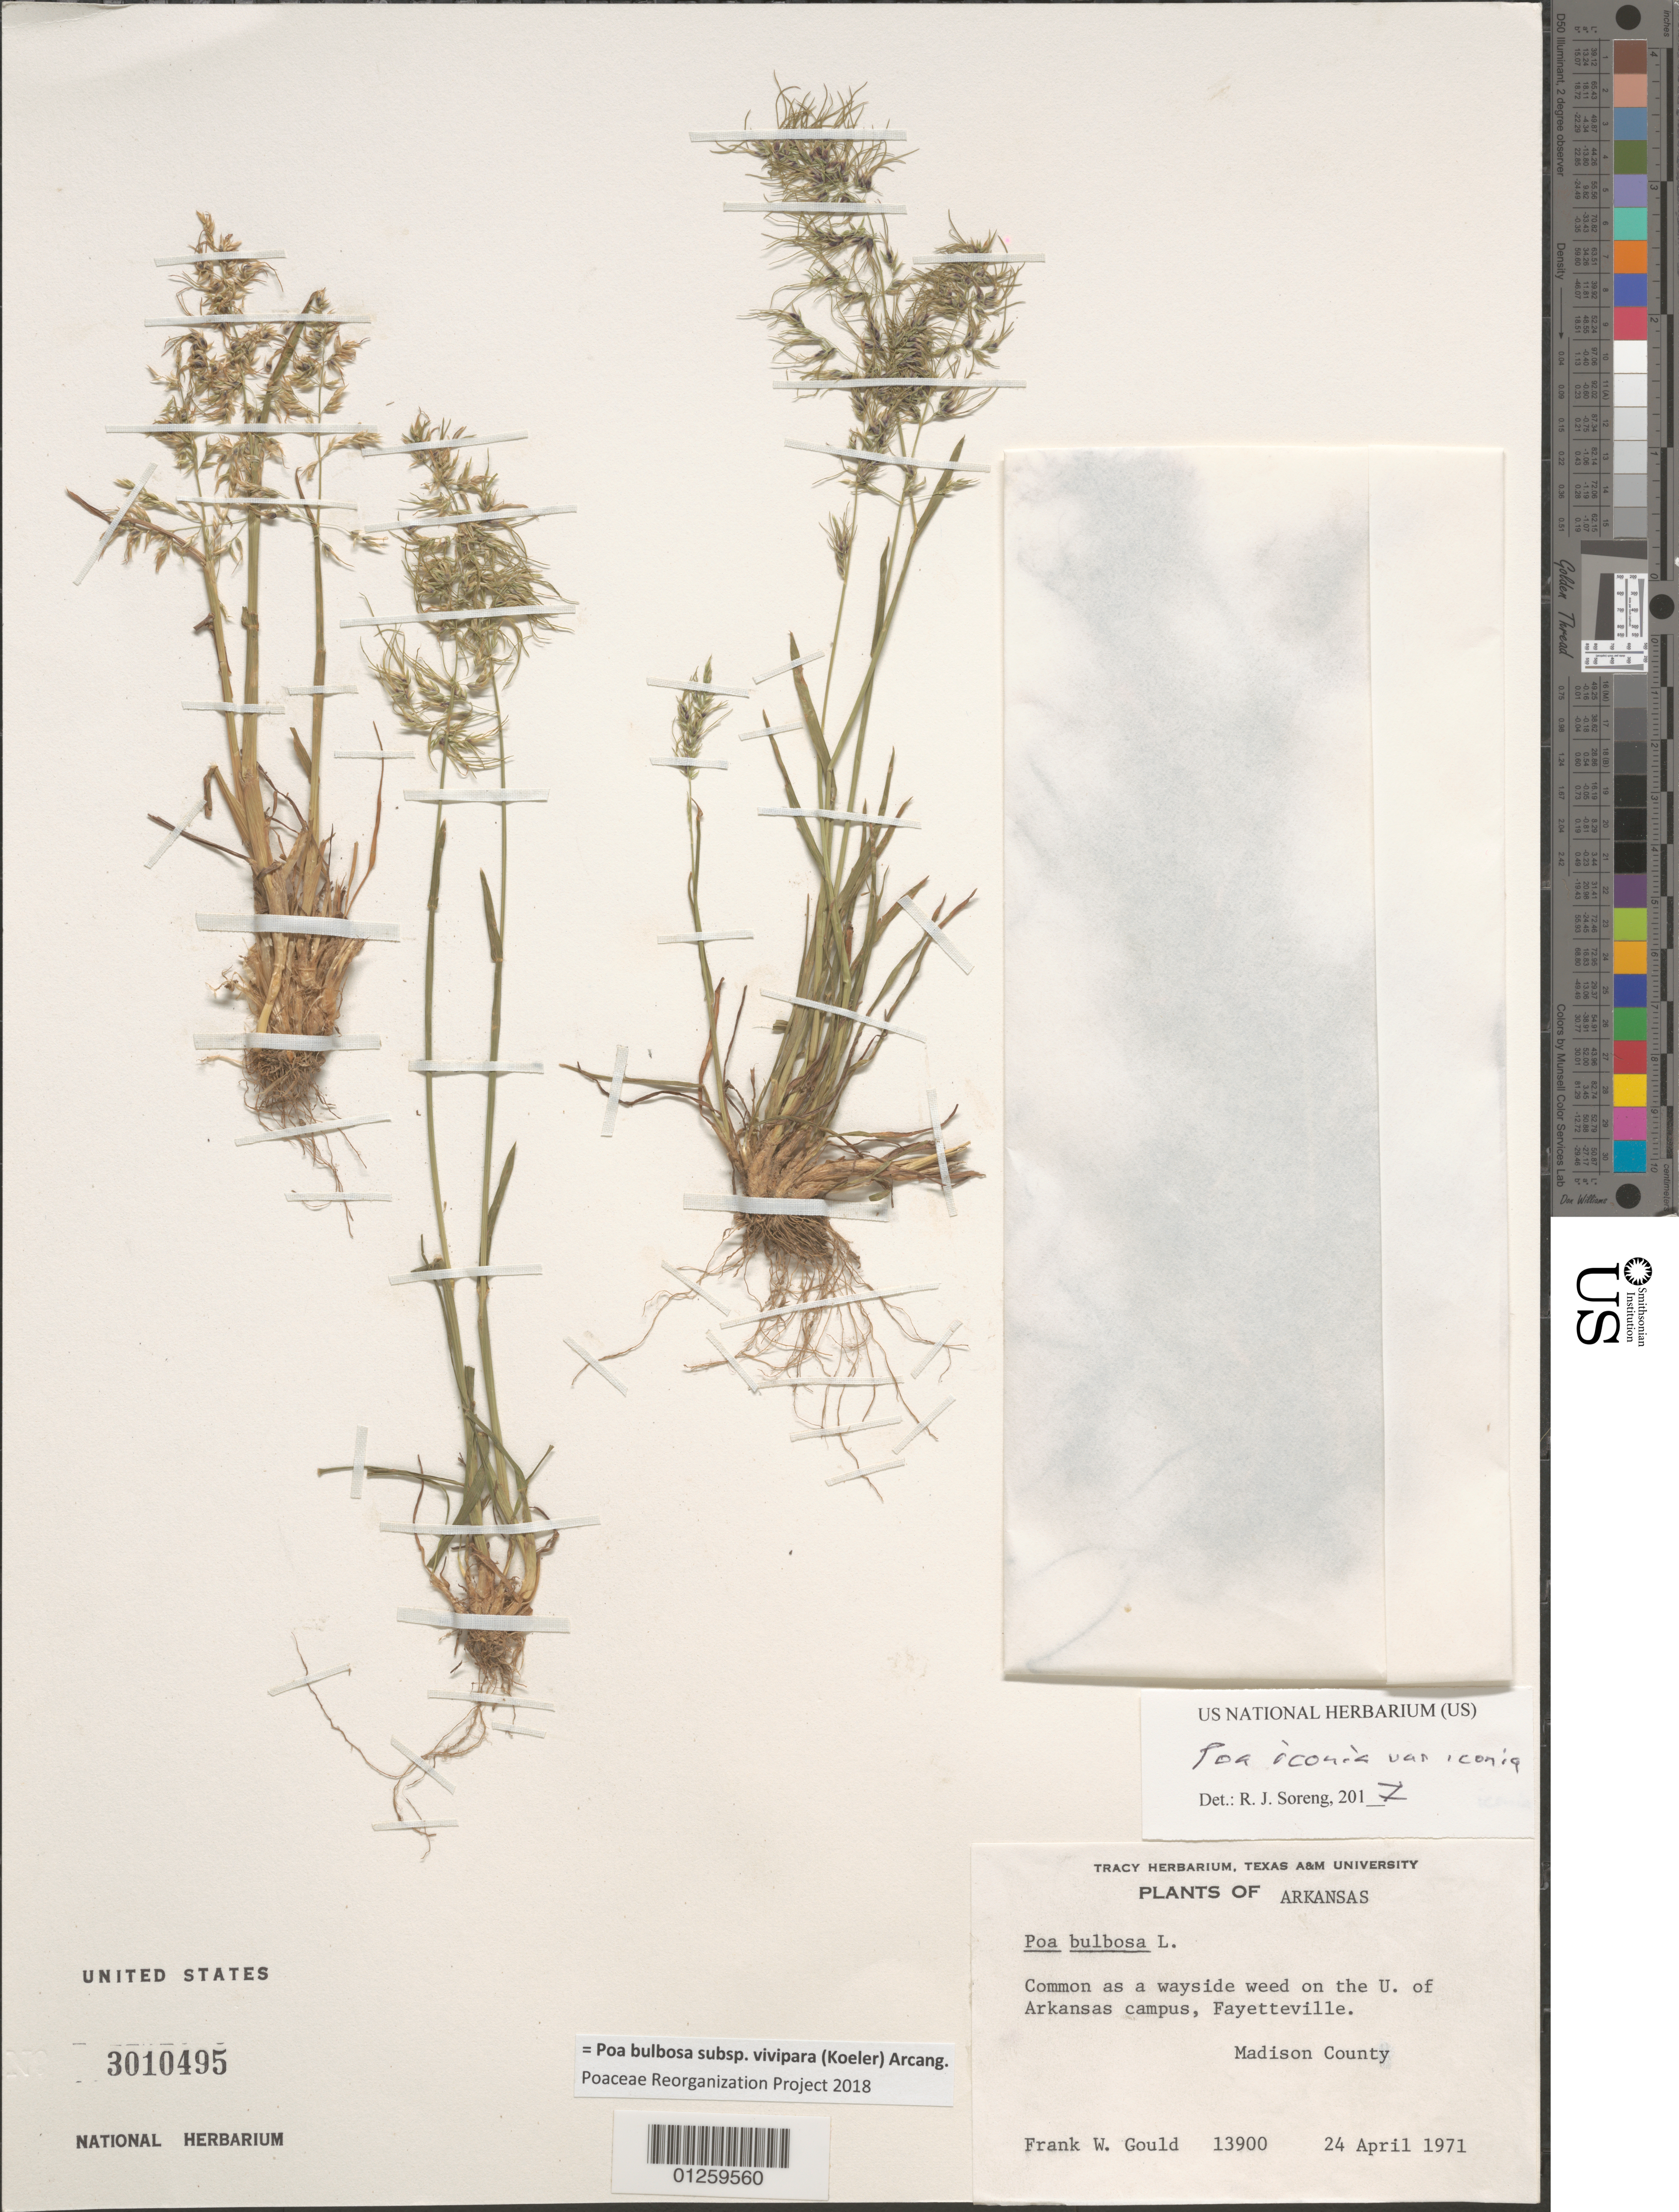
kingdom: Plantae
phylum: Tracheophyta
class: Liliopsida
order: Poales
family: Poaceae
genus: Poa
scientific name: Poa iconia var. iconia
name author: Azn.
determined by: Soreng, Robert J., Research Associate (BOT), Smithsonian Institution - National Museum of Natural History (UNITED STATES)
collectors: F. W. Gould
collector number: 13900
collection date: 1971-04-24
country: United States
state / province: Arkansas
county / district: Madison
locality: on the U. of Arkansas campus.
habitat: Common as a wayside weed.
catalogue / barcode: US 3010495